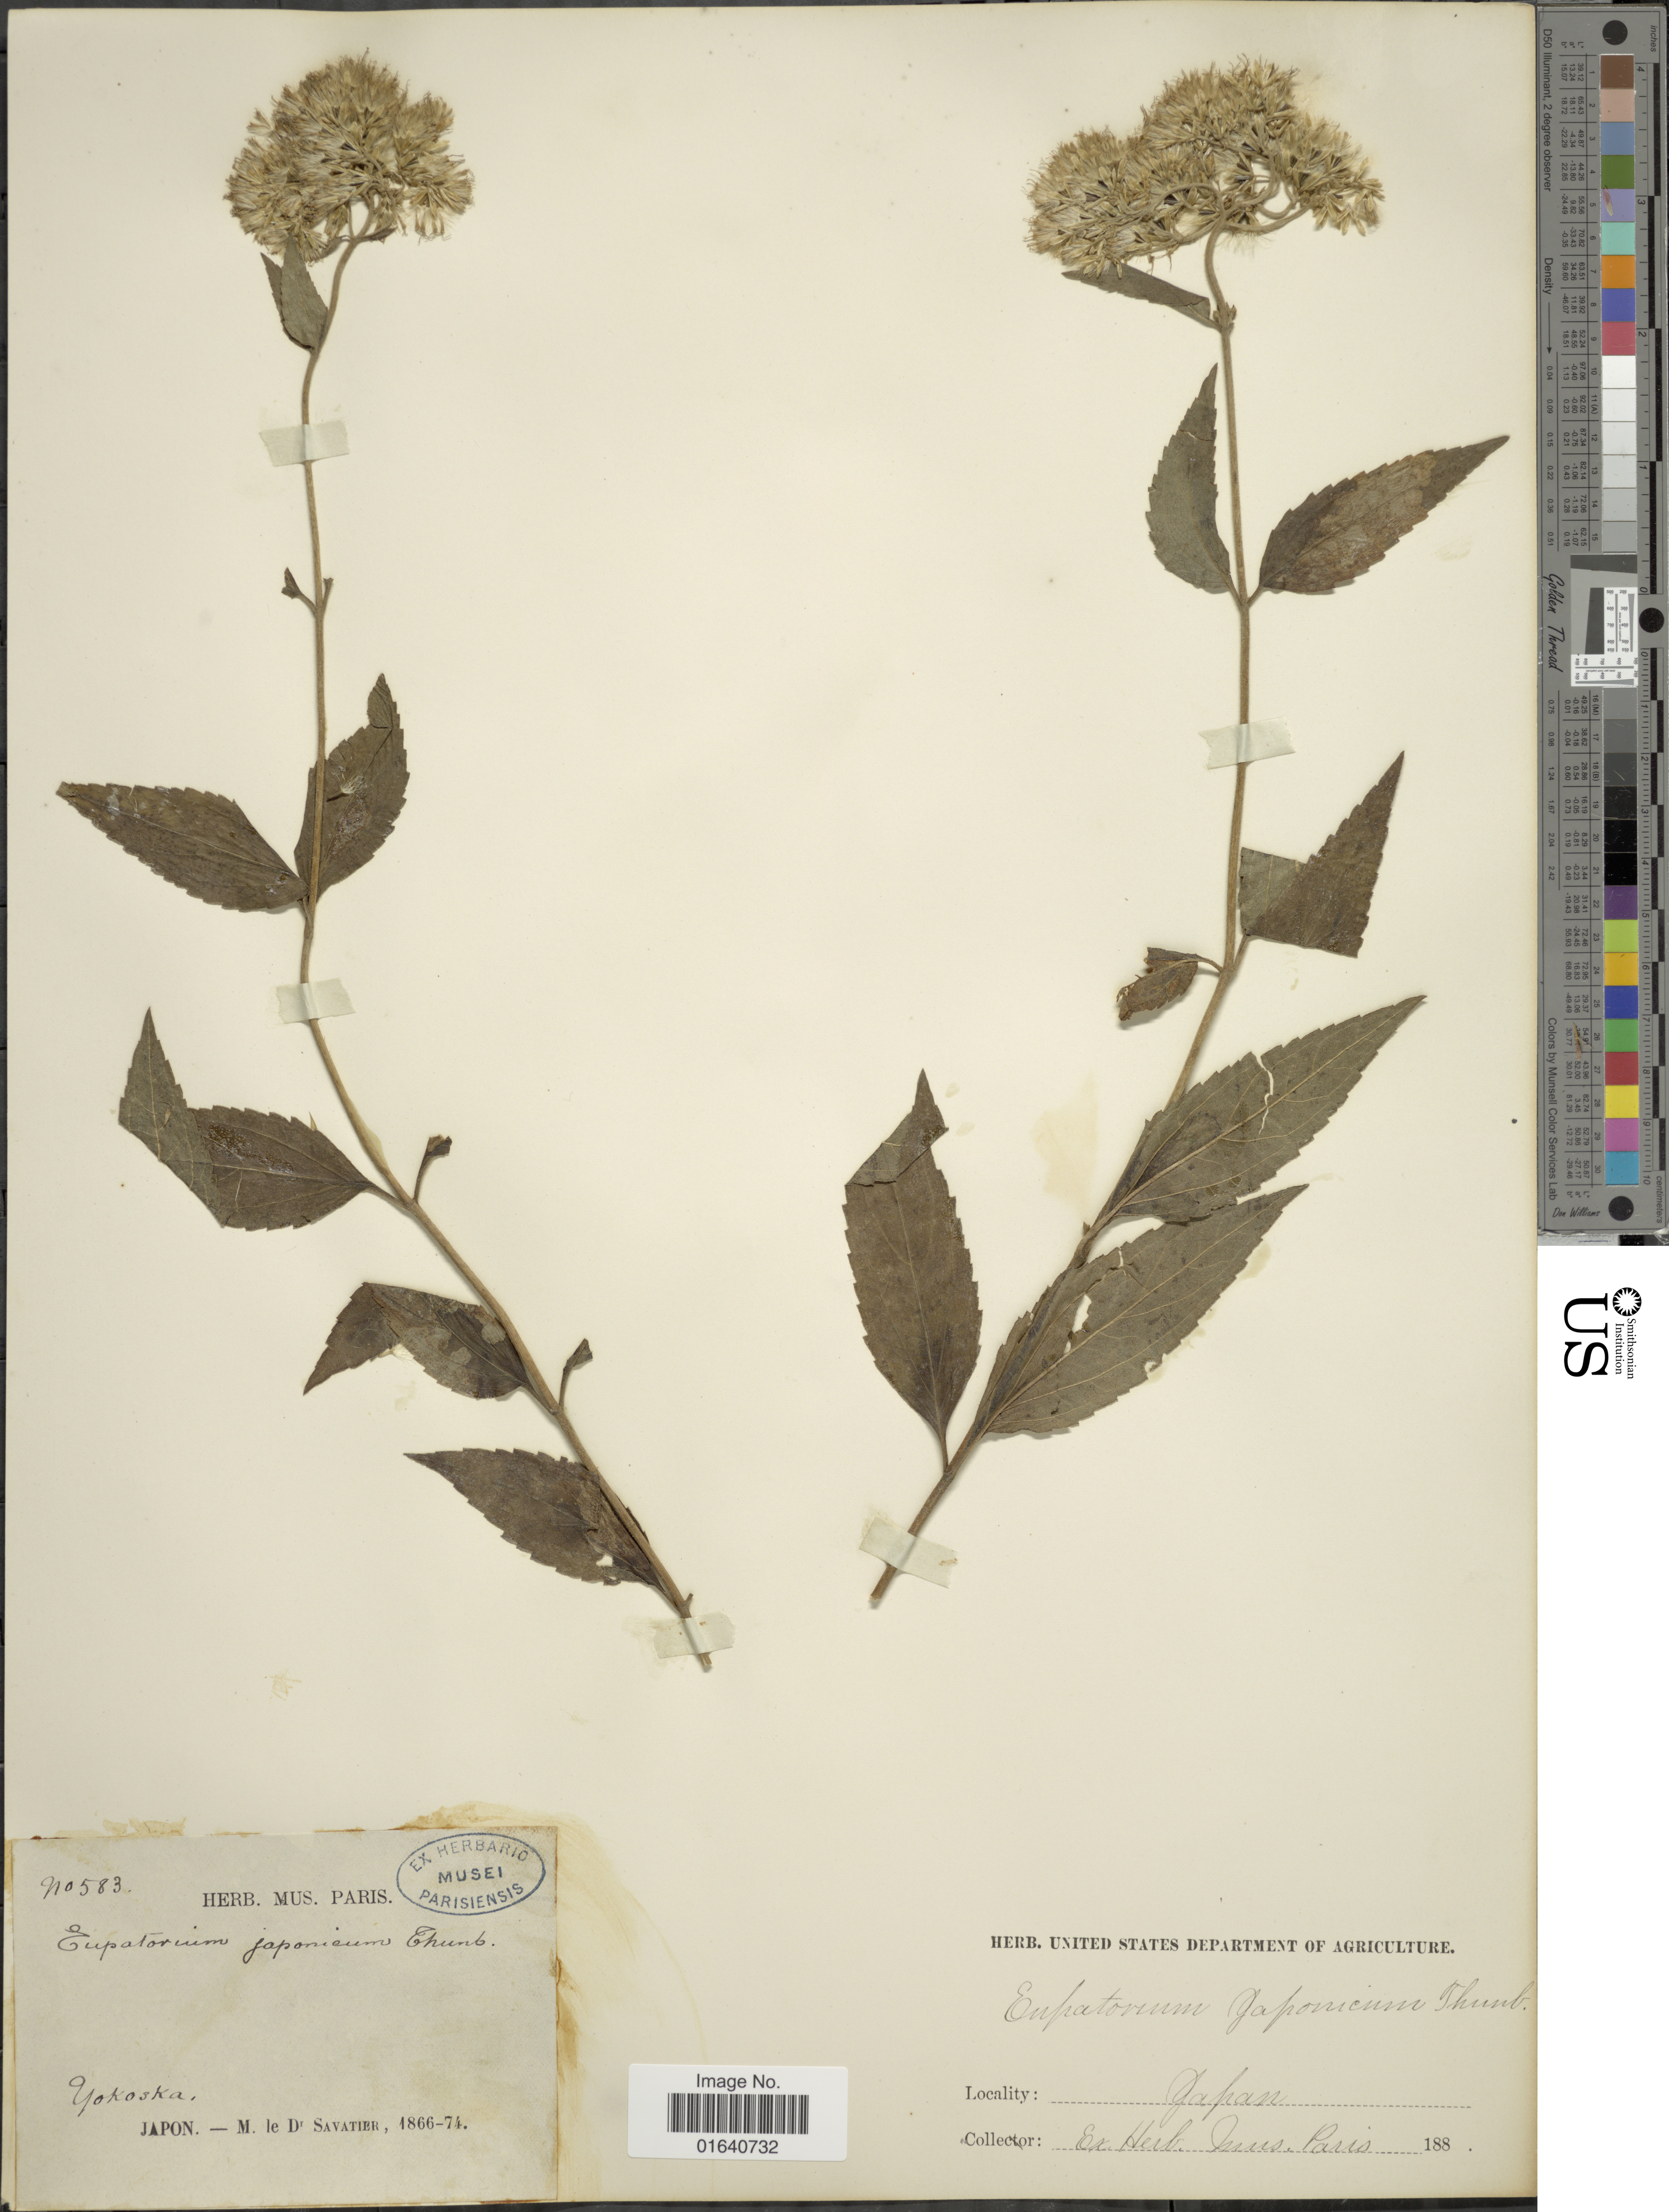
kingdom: Plantae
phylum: Tracheophyta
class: Magnoliopsida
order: Asterales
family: Asteraceae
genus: Eupatorium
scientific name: Eupatorium japonicum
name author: Thunb.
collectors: M. Savatier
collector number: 583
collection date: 1866/1874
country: Japan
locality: Yokosaka